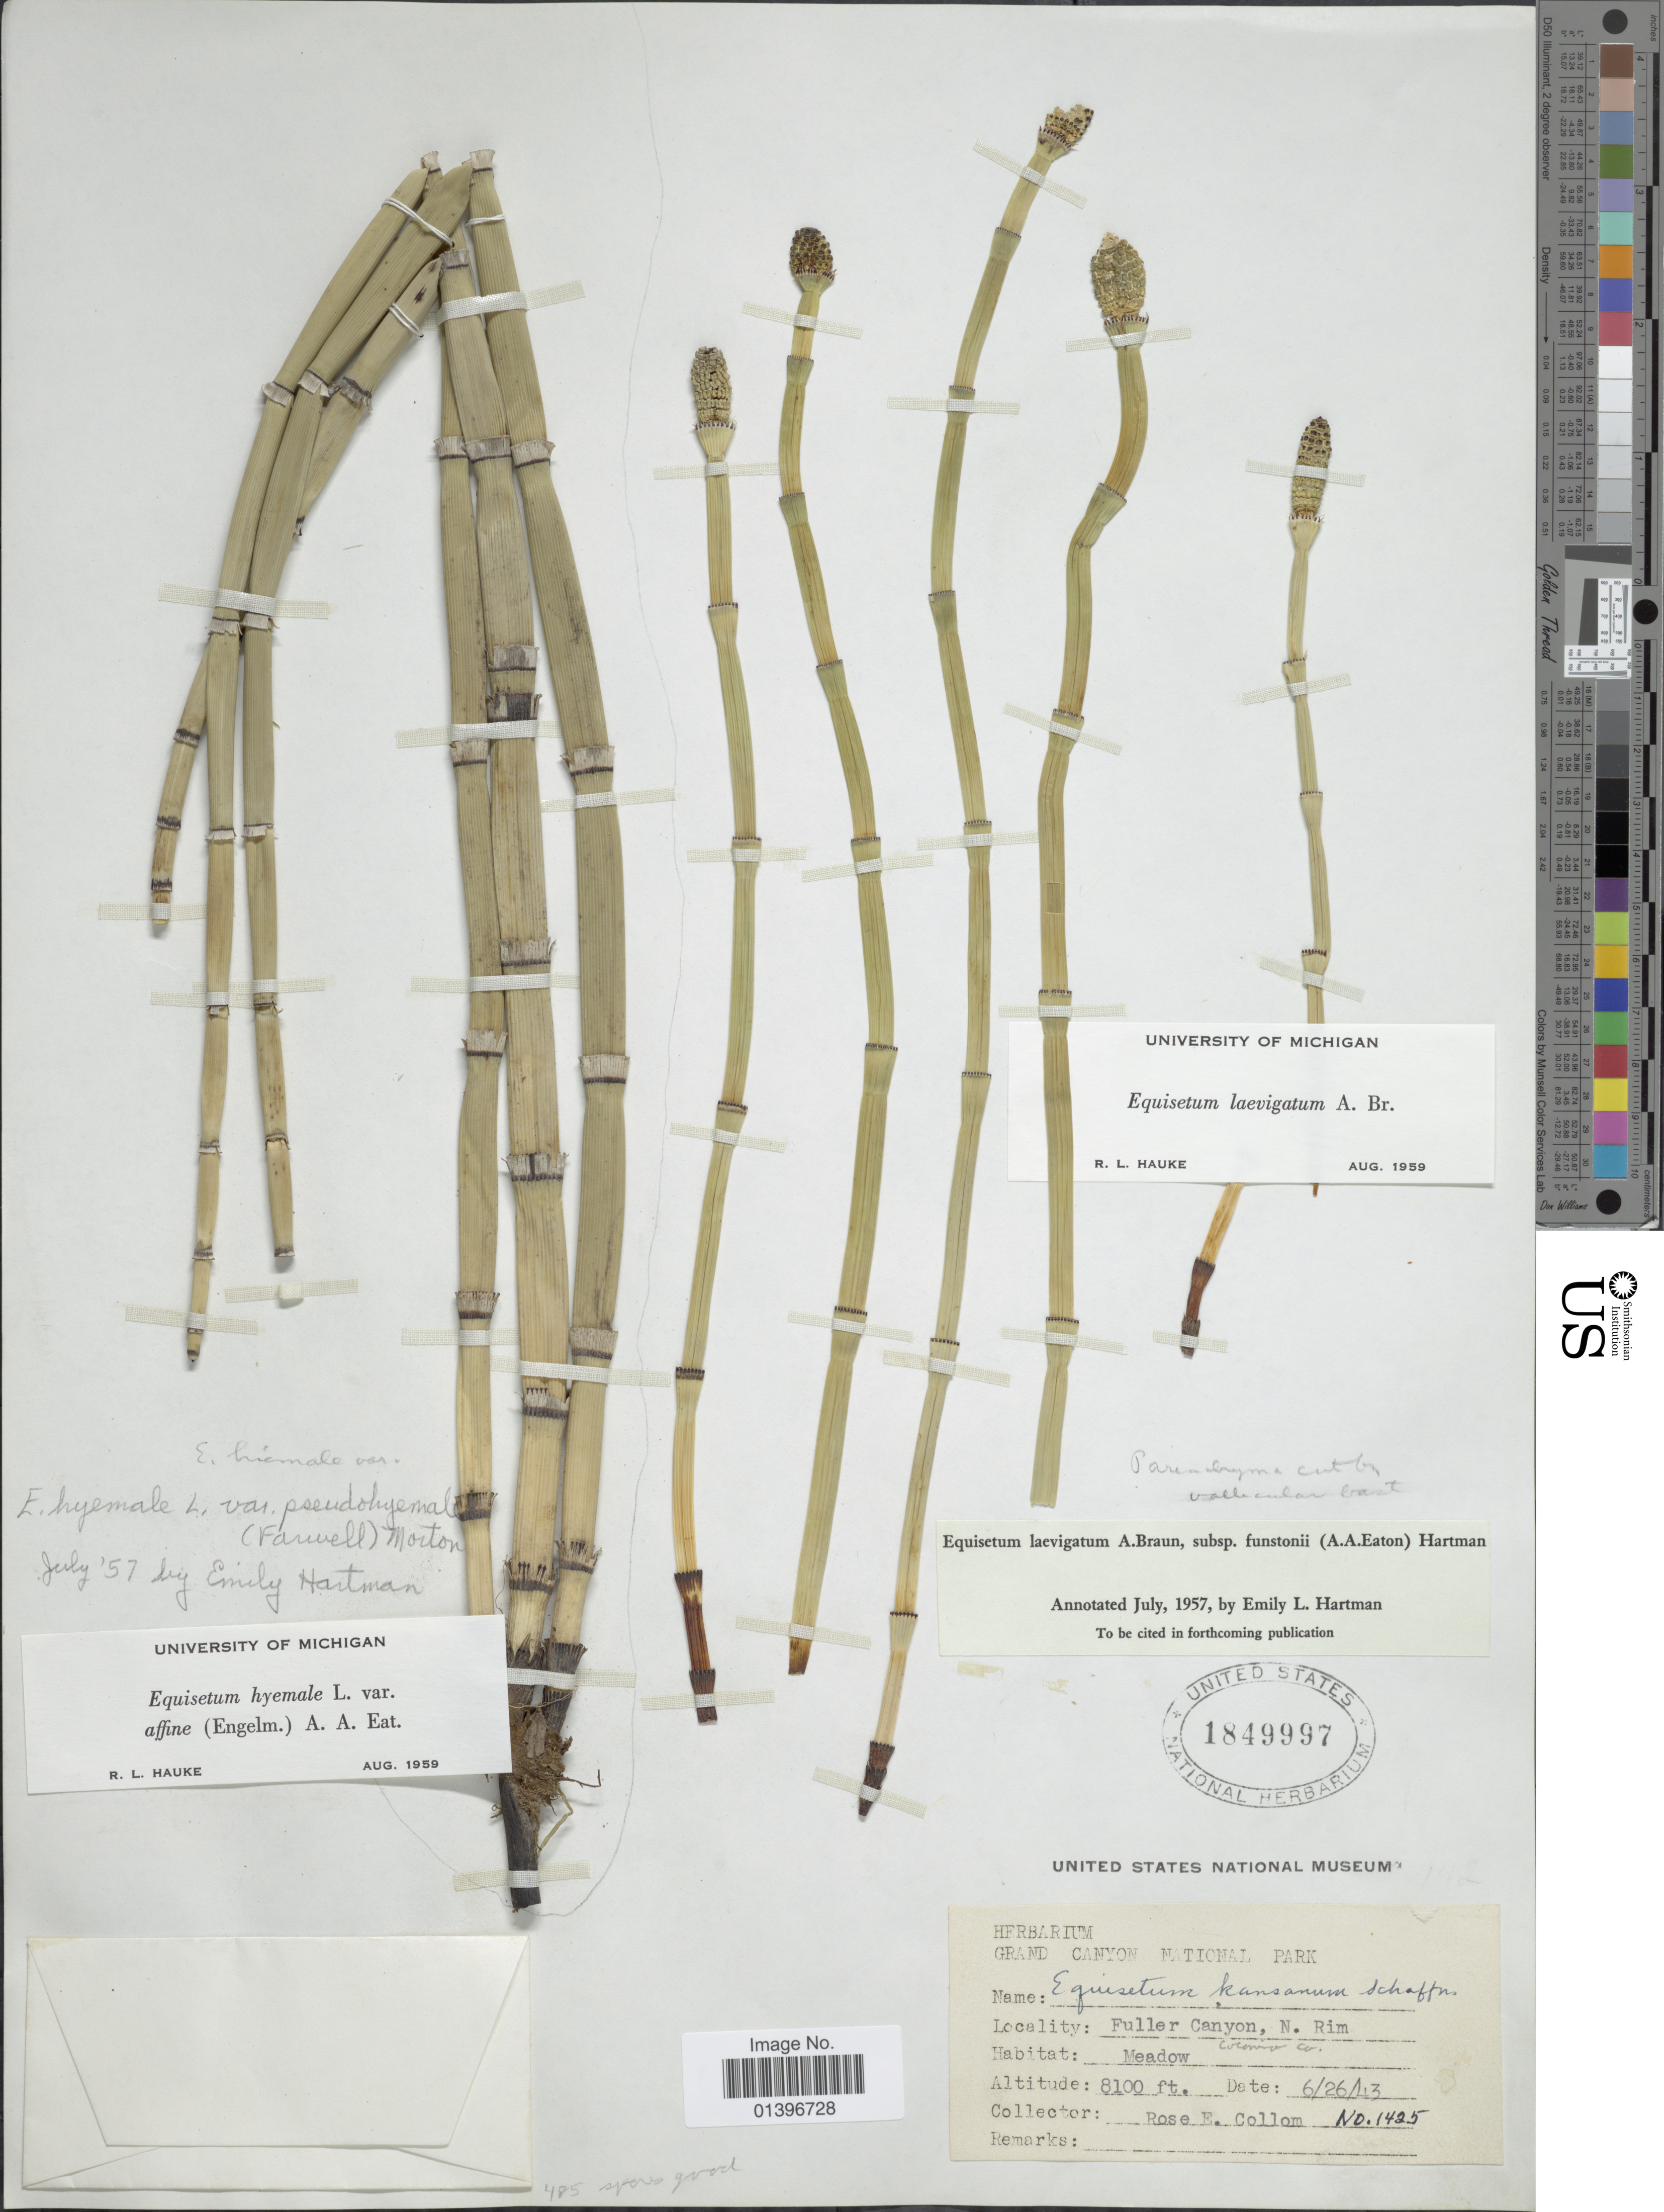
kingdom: Plantae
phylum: Tracheophyta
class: Polypodiopsida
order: Equisetales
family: Equisetaceae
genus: Equisetum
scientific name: Equisetum laevigatum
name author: A. Braun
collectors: R. E. Collom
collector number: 1425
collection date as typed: Transcribed d/m/y: 26/6/43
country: United States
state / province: Arizona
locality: Grand Canyon National Park. Fuller Canyon, N. Rim, Coconino Co.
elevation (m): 2469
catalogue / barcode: US 1849997